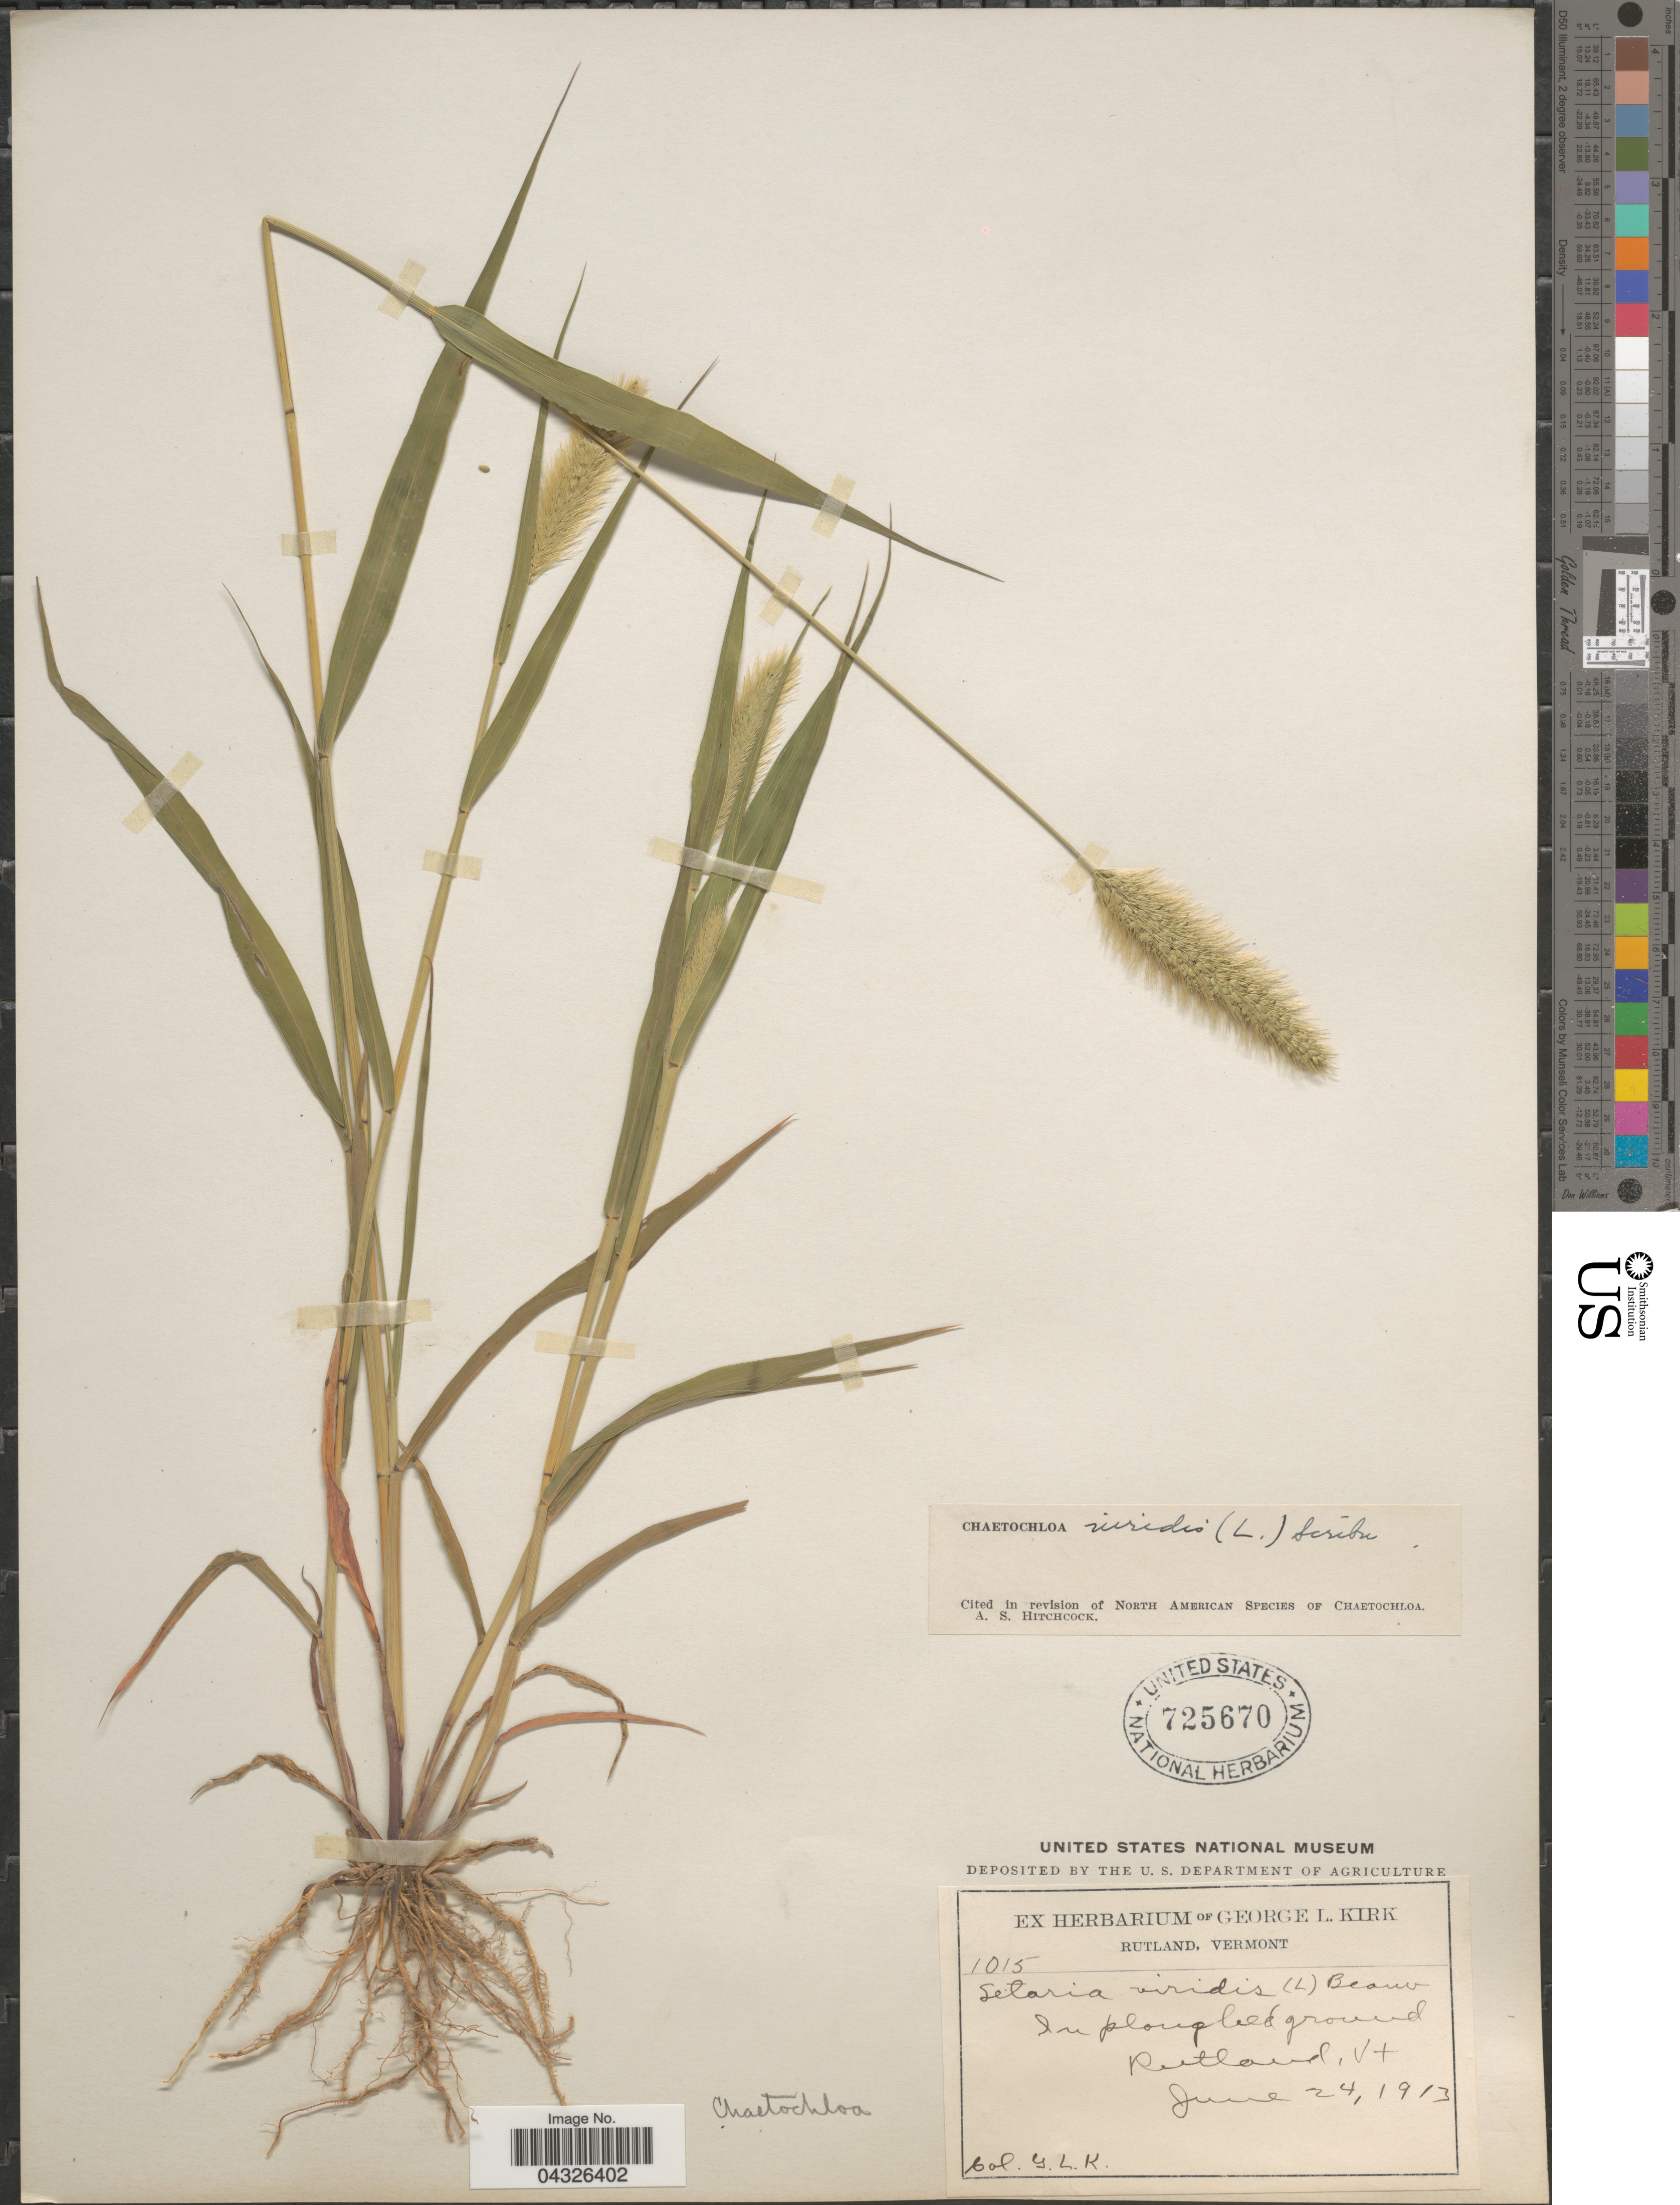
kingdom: Plantae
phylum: Tracheophyta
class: Liliopsida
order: Poales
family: Poaceae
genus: Setaria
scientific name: Setaria viridis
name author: (L.) P. Beauv.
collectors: G. Kirk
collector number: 1015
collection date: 1913-06-24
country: United States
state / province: Vermont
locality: In ploughed ground. Rutland.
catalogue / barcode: US 725670